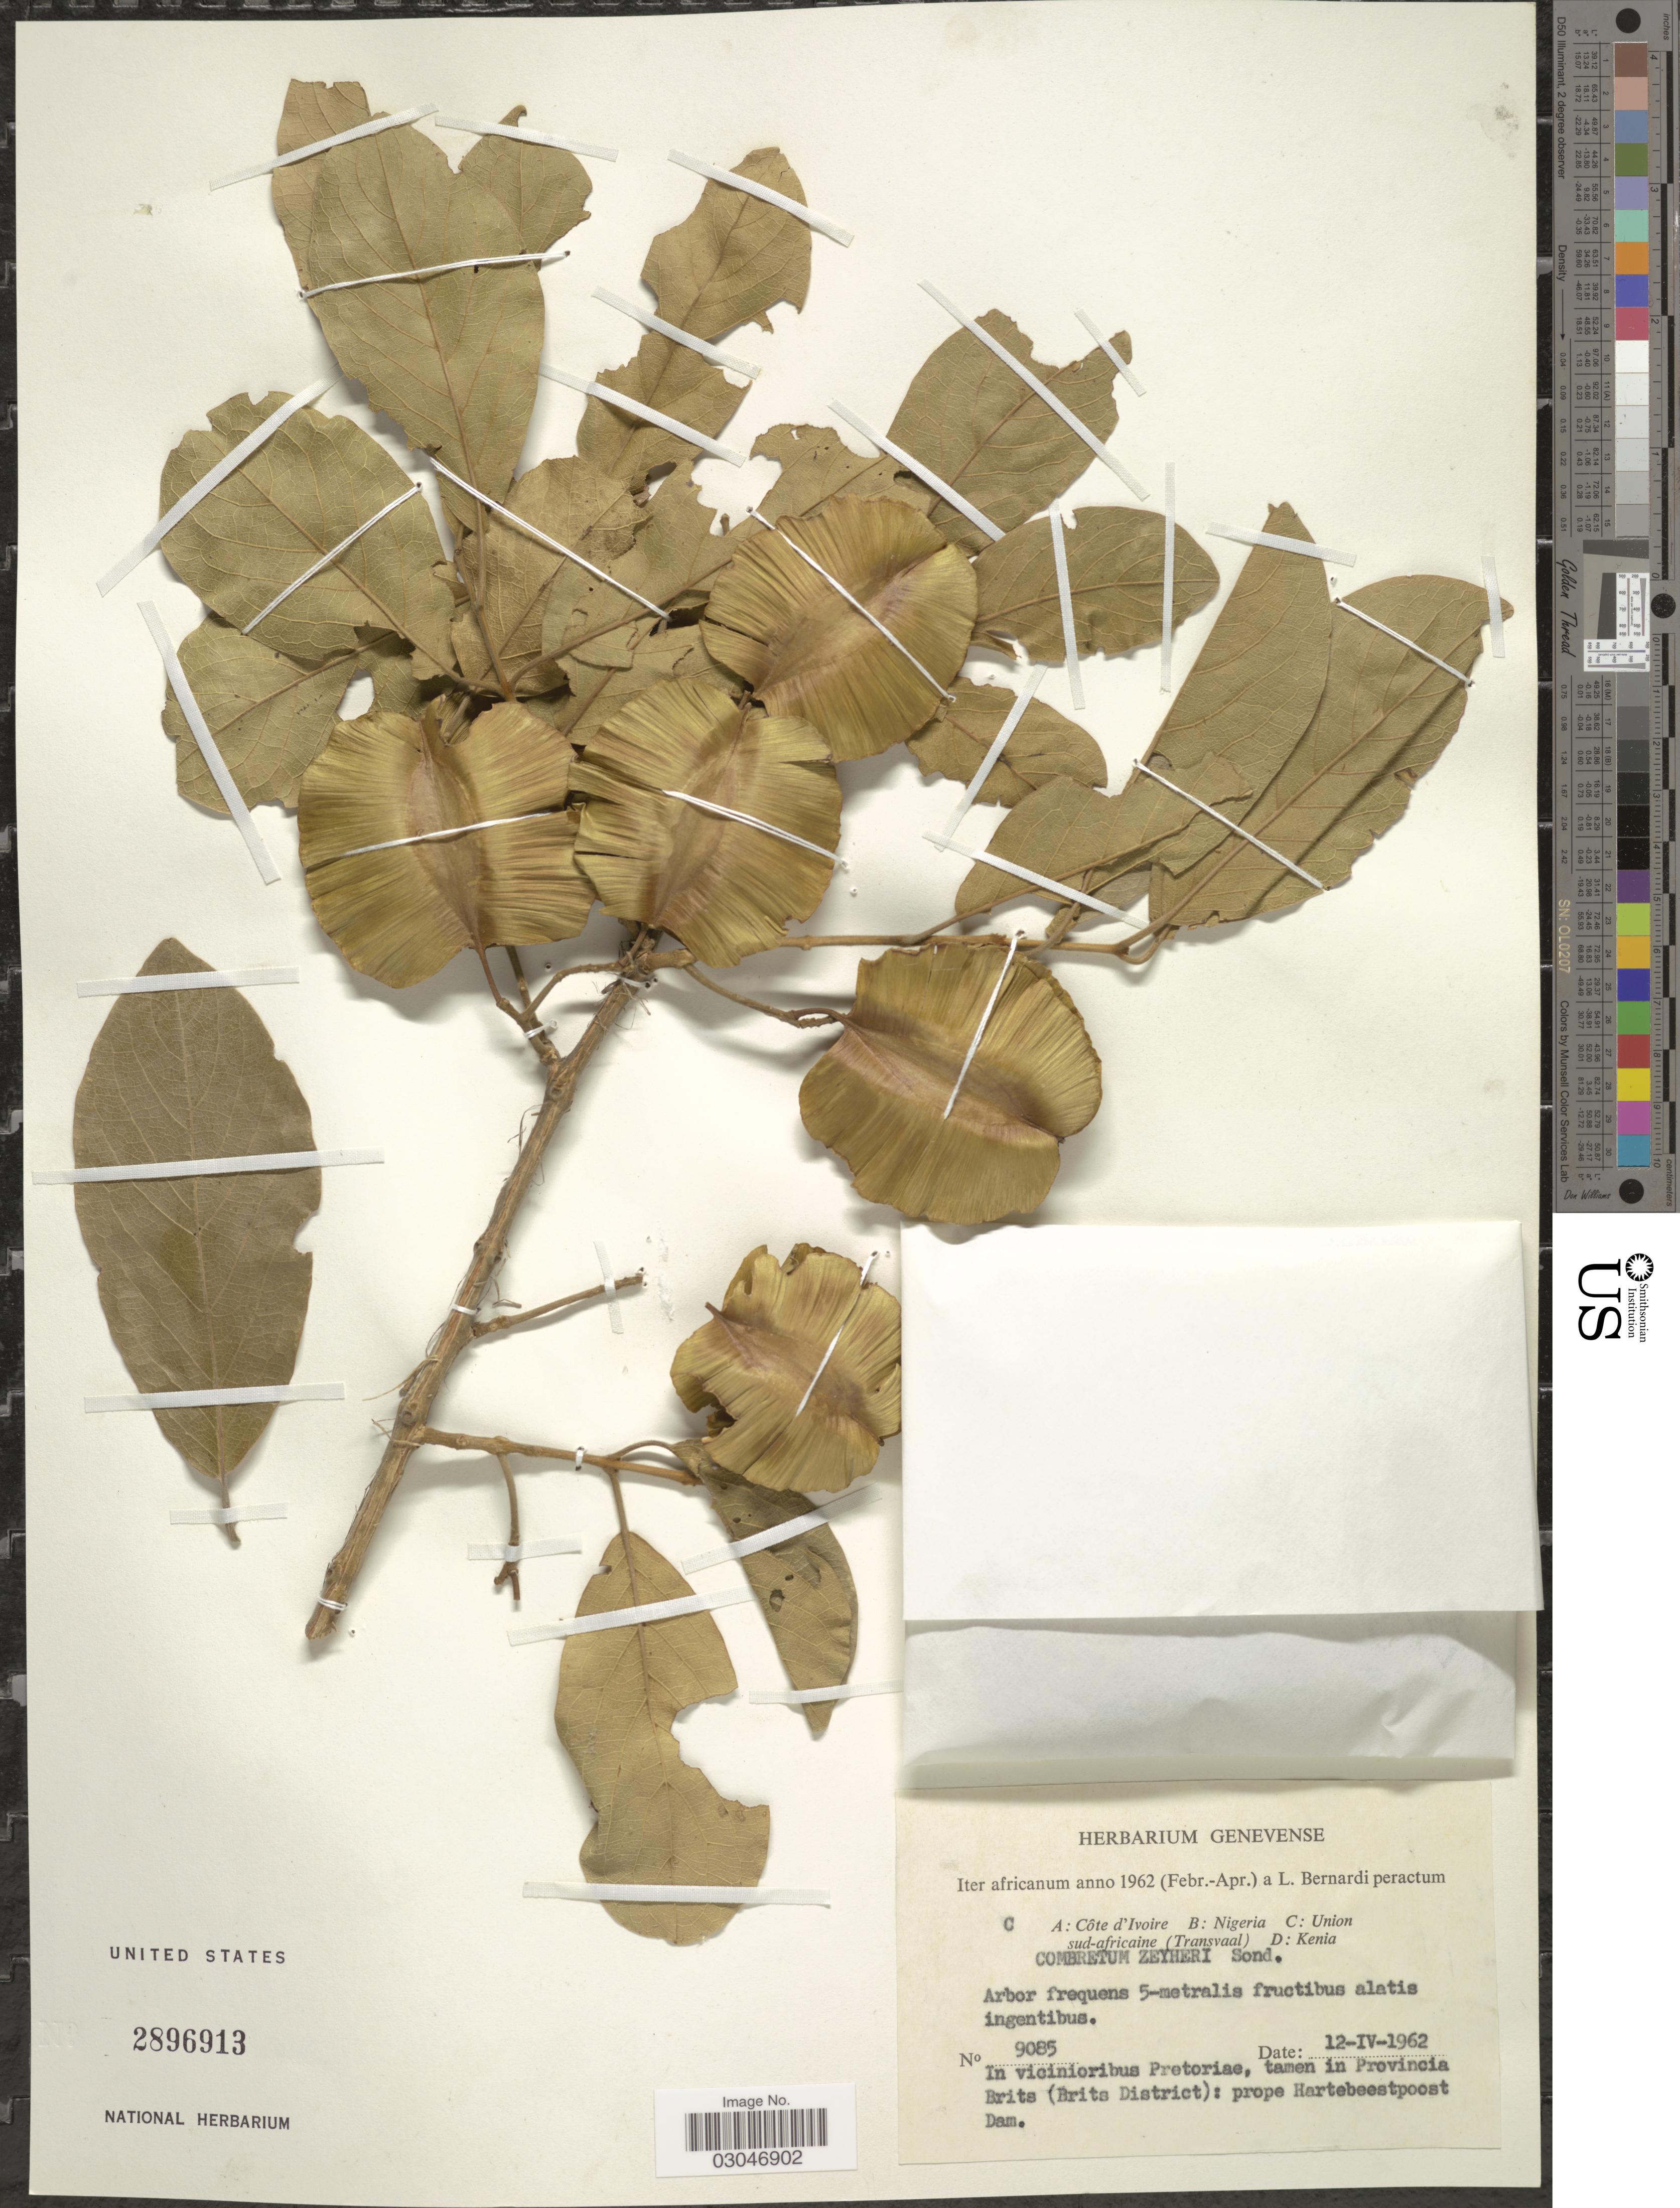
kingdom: Plantae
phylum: Tracheophyta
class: Magnoliopsida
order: Myrtales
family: Combretaceae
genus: Combretum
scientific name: Combretum zeyheri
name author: Sond.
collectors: L. Bernardi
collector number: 9085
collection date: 1962-04-12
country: South Africa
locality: Union sud-africaine (Transvaal). In vicinioribus Pretoriae, tamen in Provincia Brits (Brits District): prope Hartebeestpoost Dam.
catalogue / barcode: US 2896913